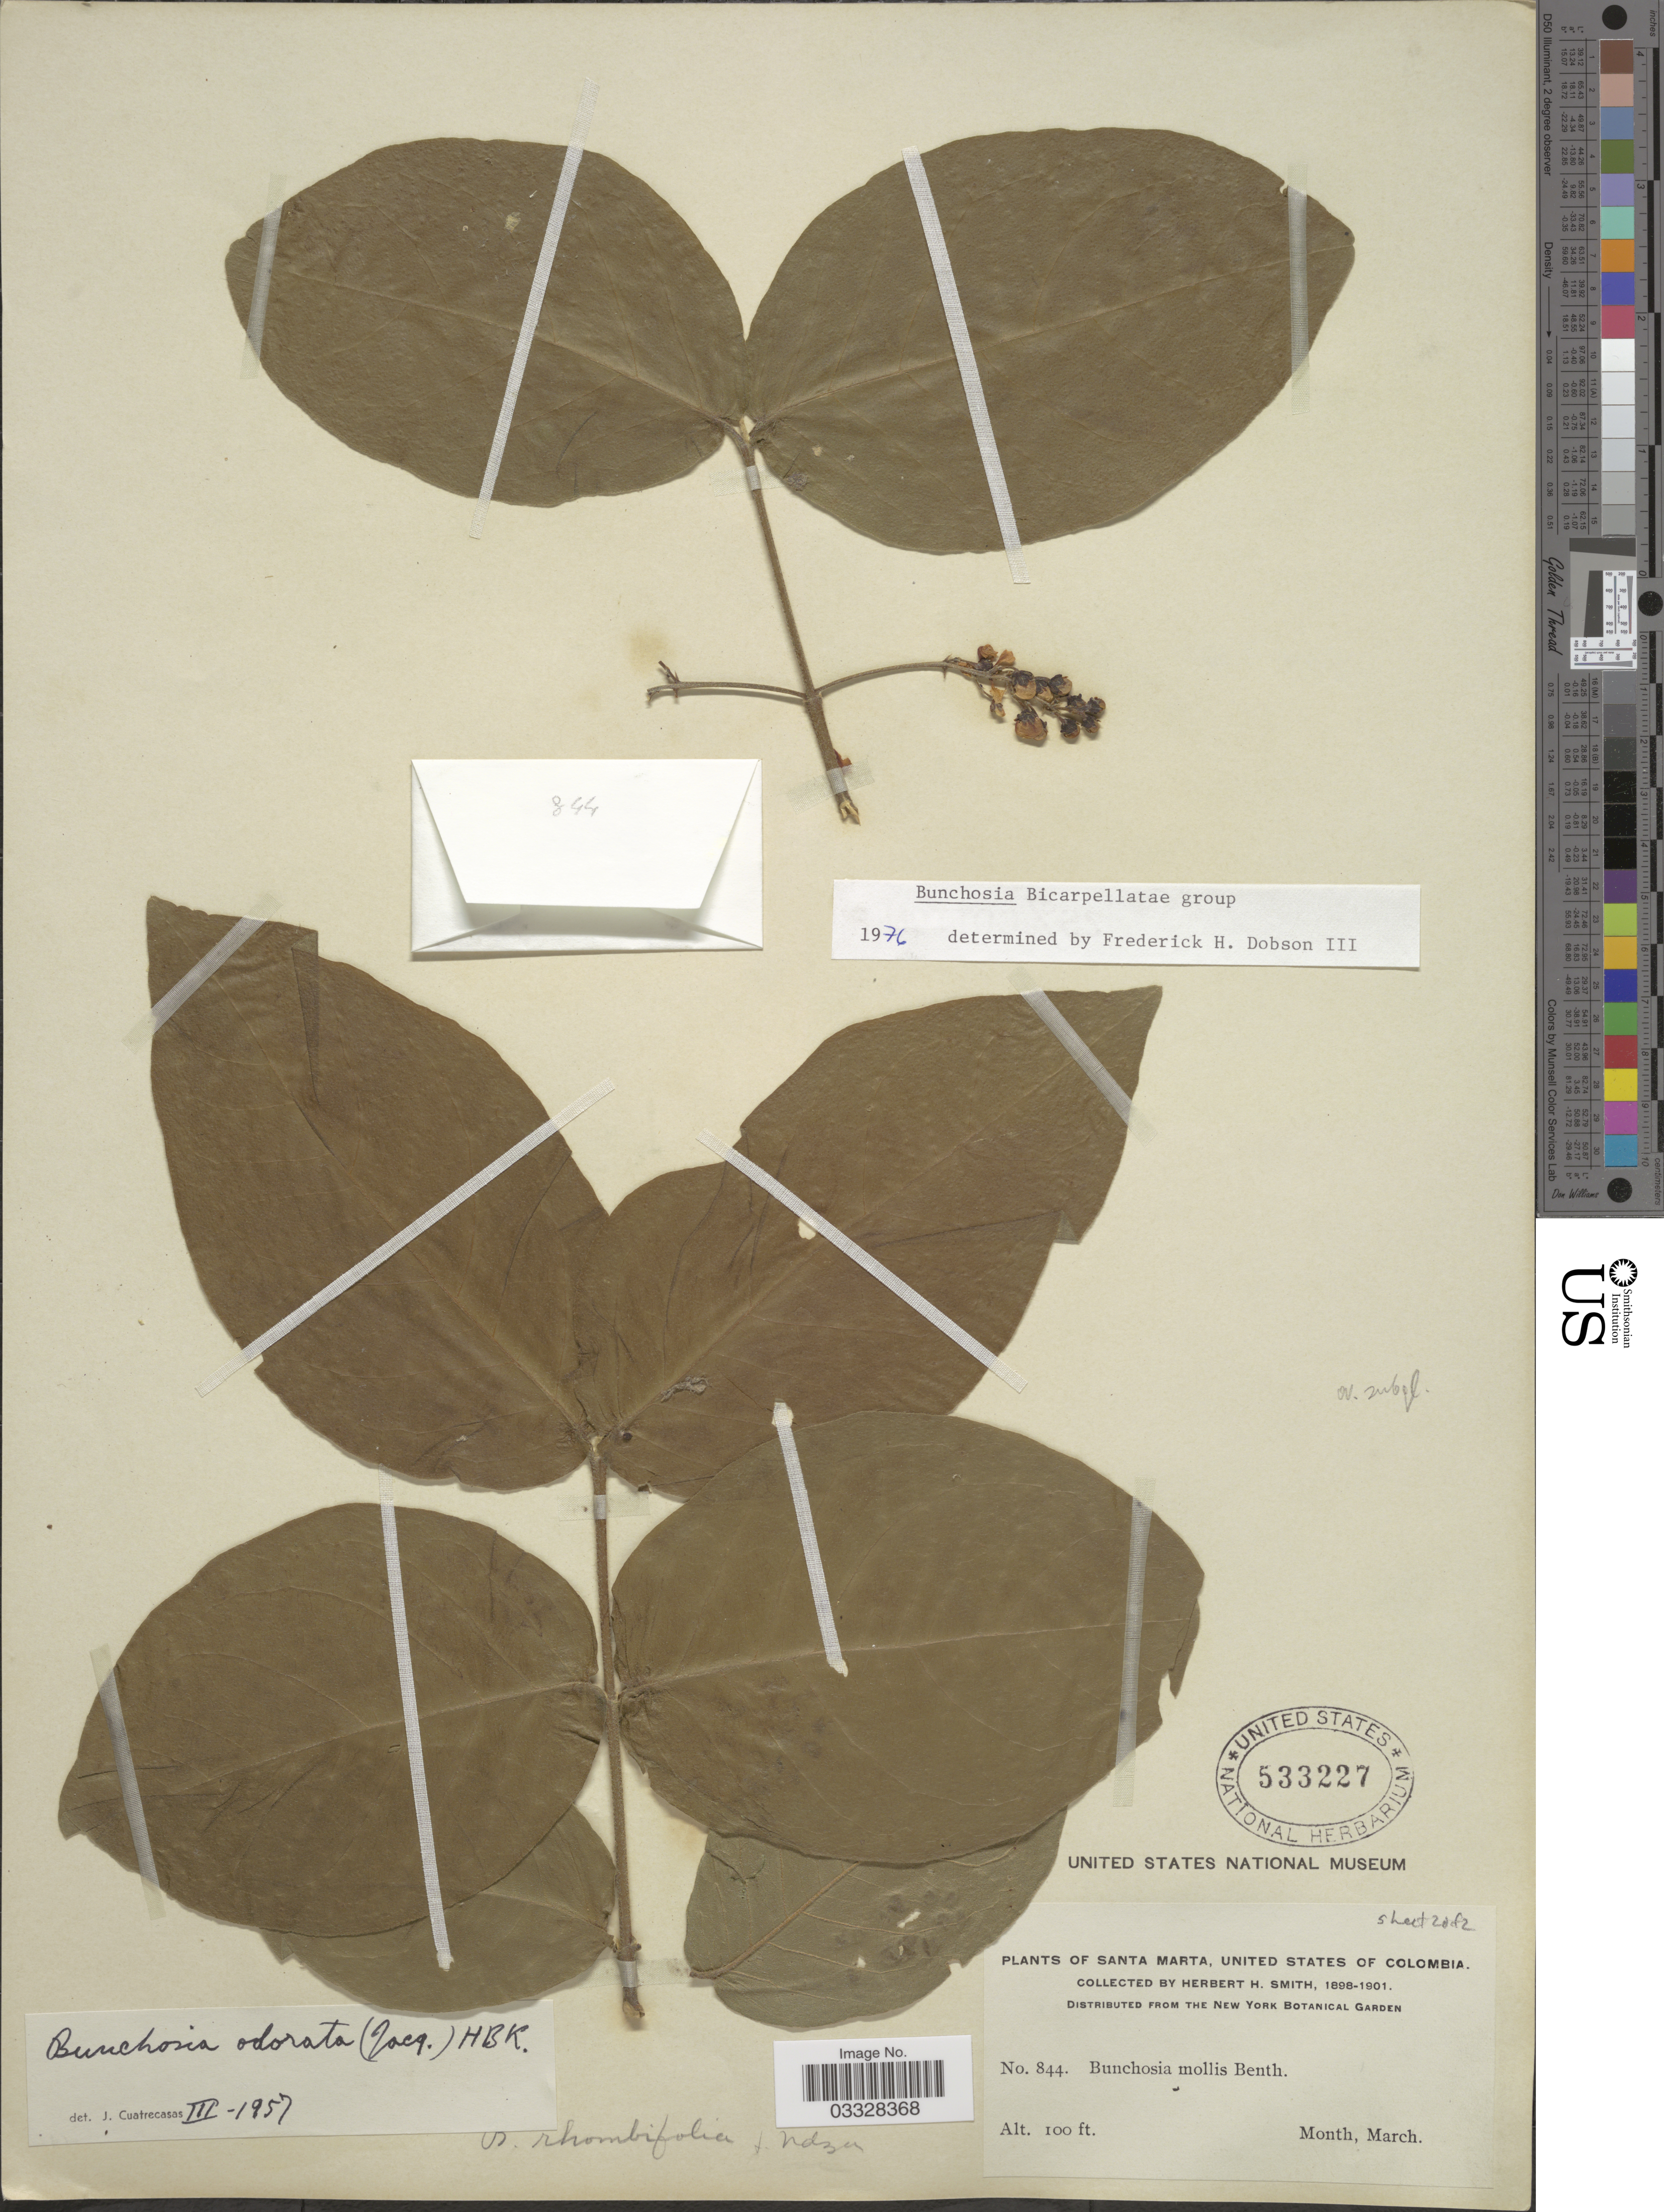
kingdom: Plantae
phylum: Tracheophyta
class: Magnoliopsida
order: Malpighiales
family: Malpighiaceae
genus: Bunchosia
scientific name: Bunchosia odorata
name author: (Jacq.) DC.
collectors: Herbert H. Smith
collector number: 844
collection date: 1898-03/1901-03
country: Colombia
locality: Santa Marta, United States of Colombia.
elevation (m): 30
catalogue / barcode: US 533227